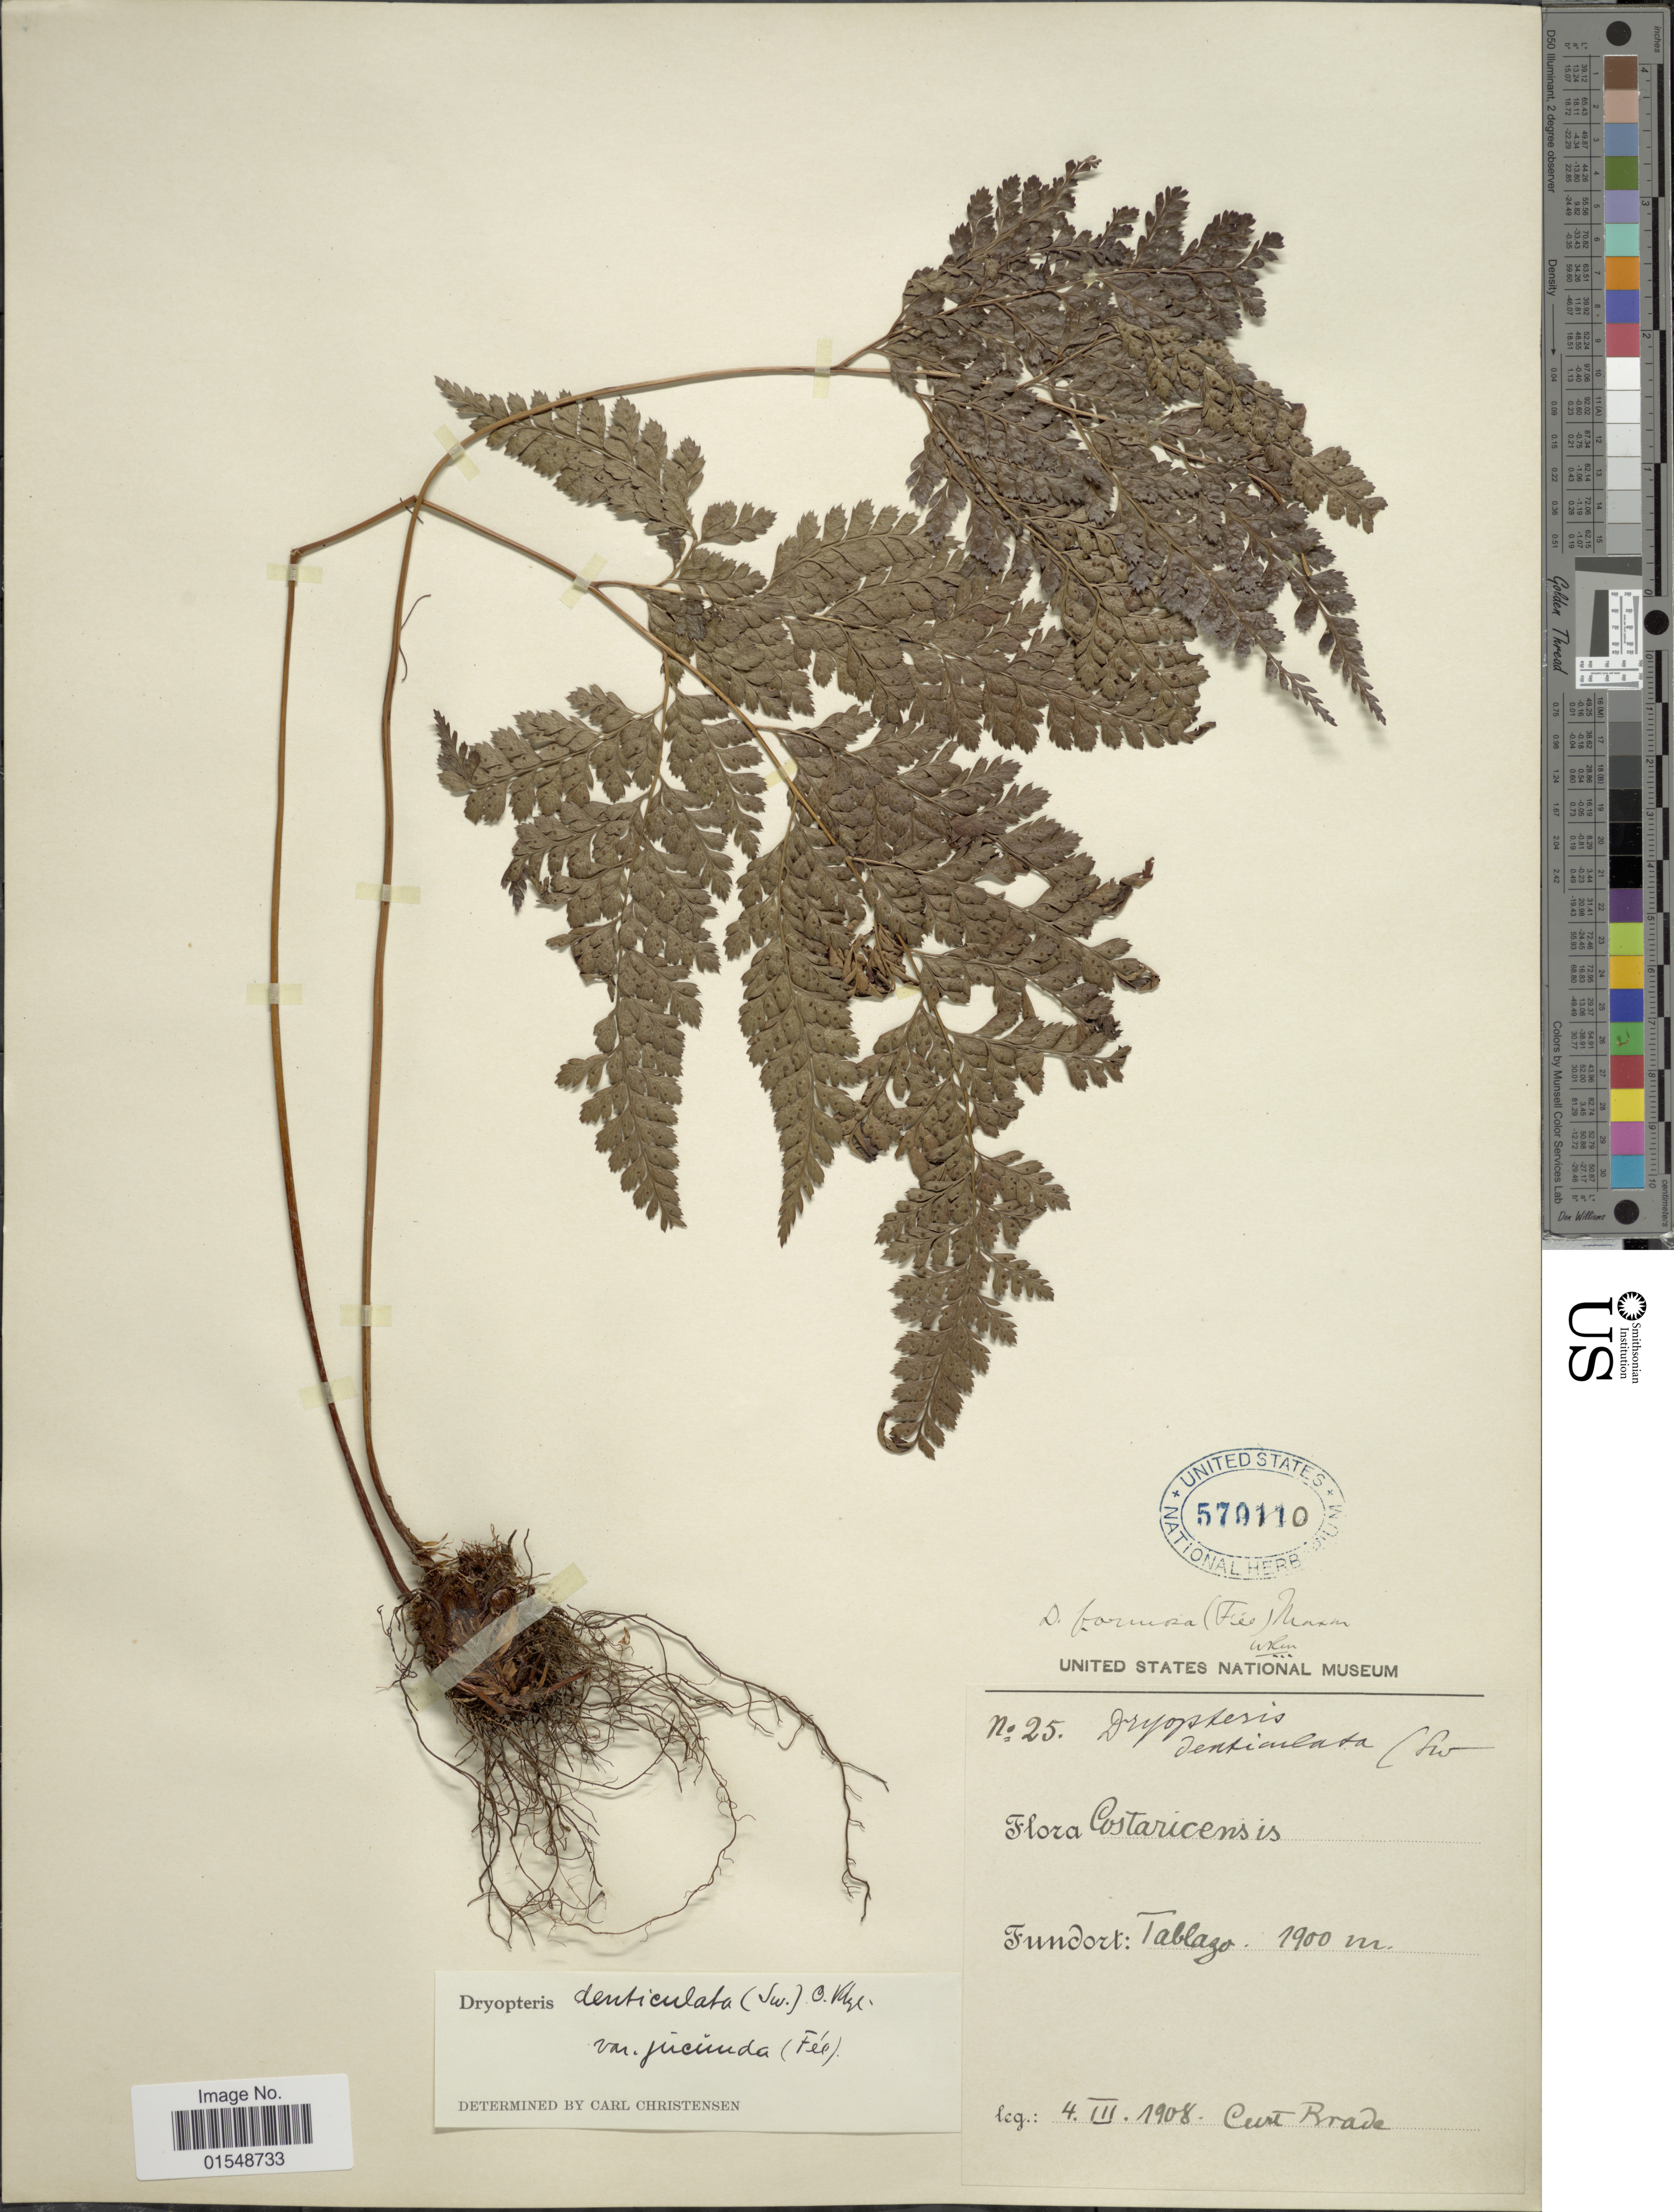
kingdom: Plantae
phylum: Tracheophyta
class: Polypodiopsida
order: Polypodiales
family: Dryopteridaceae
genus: Arachniodes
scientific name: Arachniodes denticulata var. jucunda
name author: (Fée) Lellinger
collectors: C. Brade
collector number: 25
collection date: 1908-03-04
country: Costa Rica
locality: Fundort: Tablazo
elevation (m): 1900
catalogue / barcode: US 579110